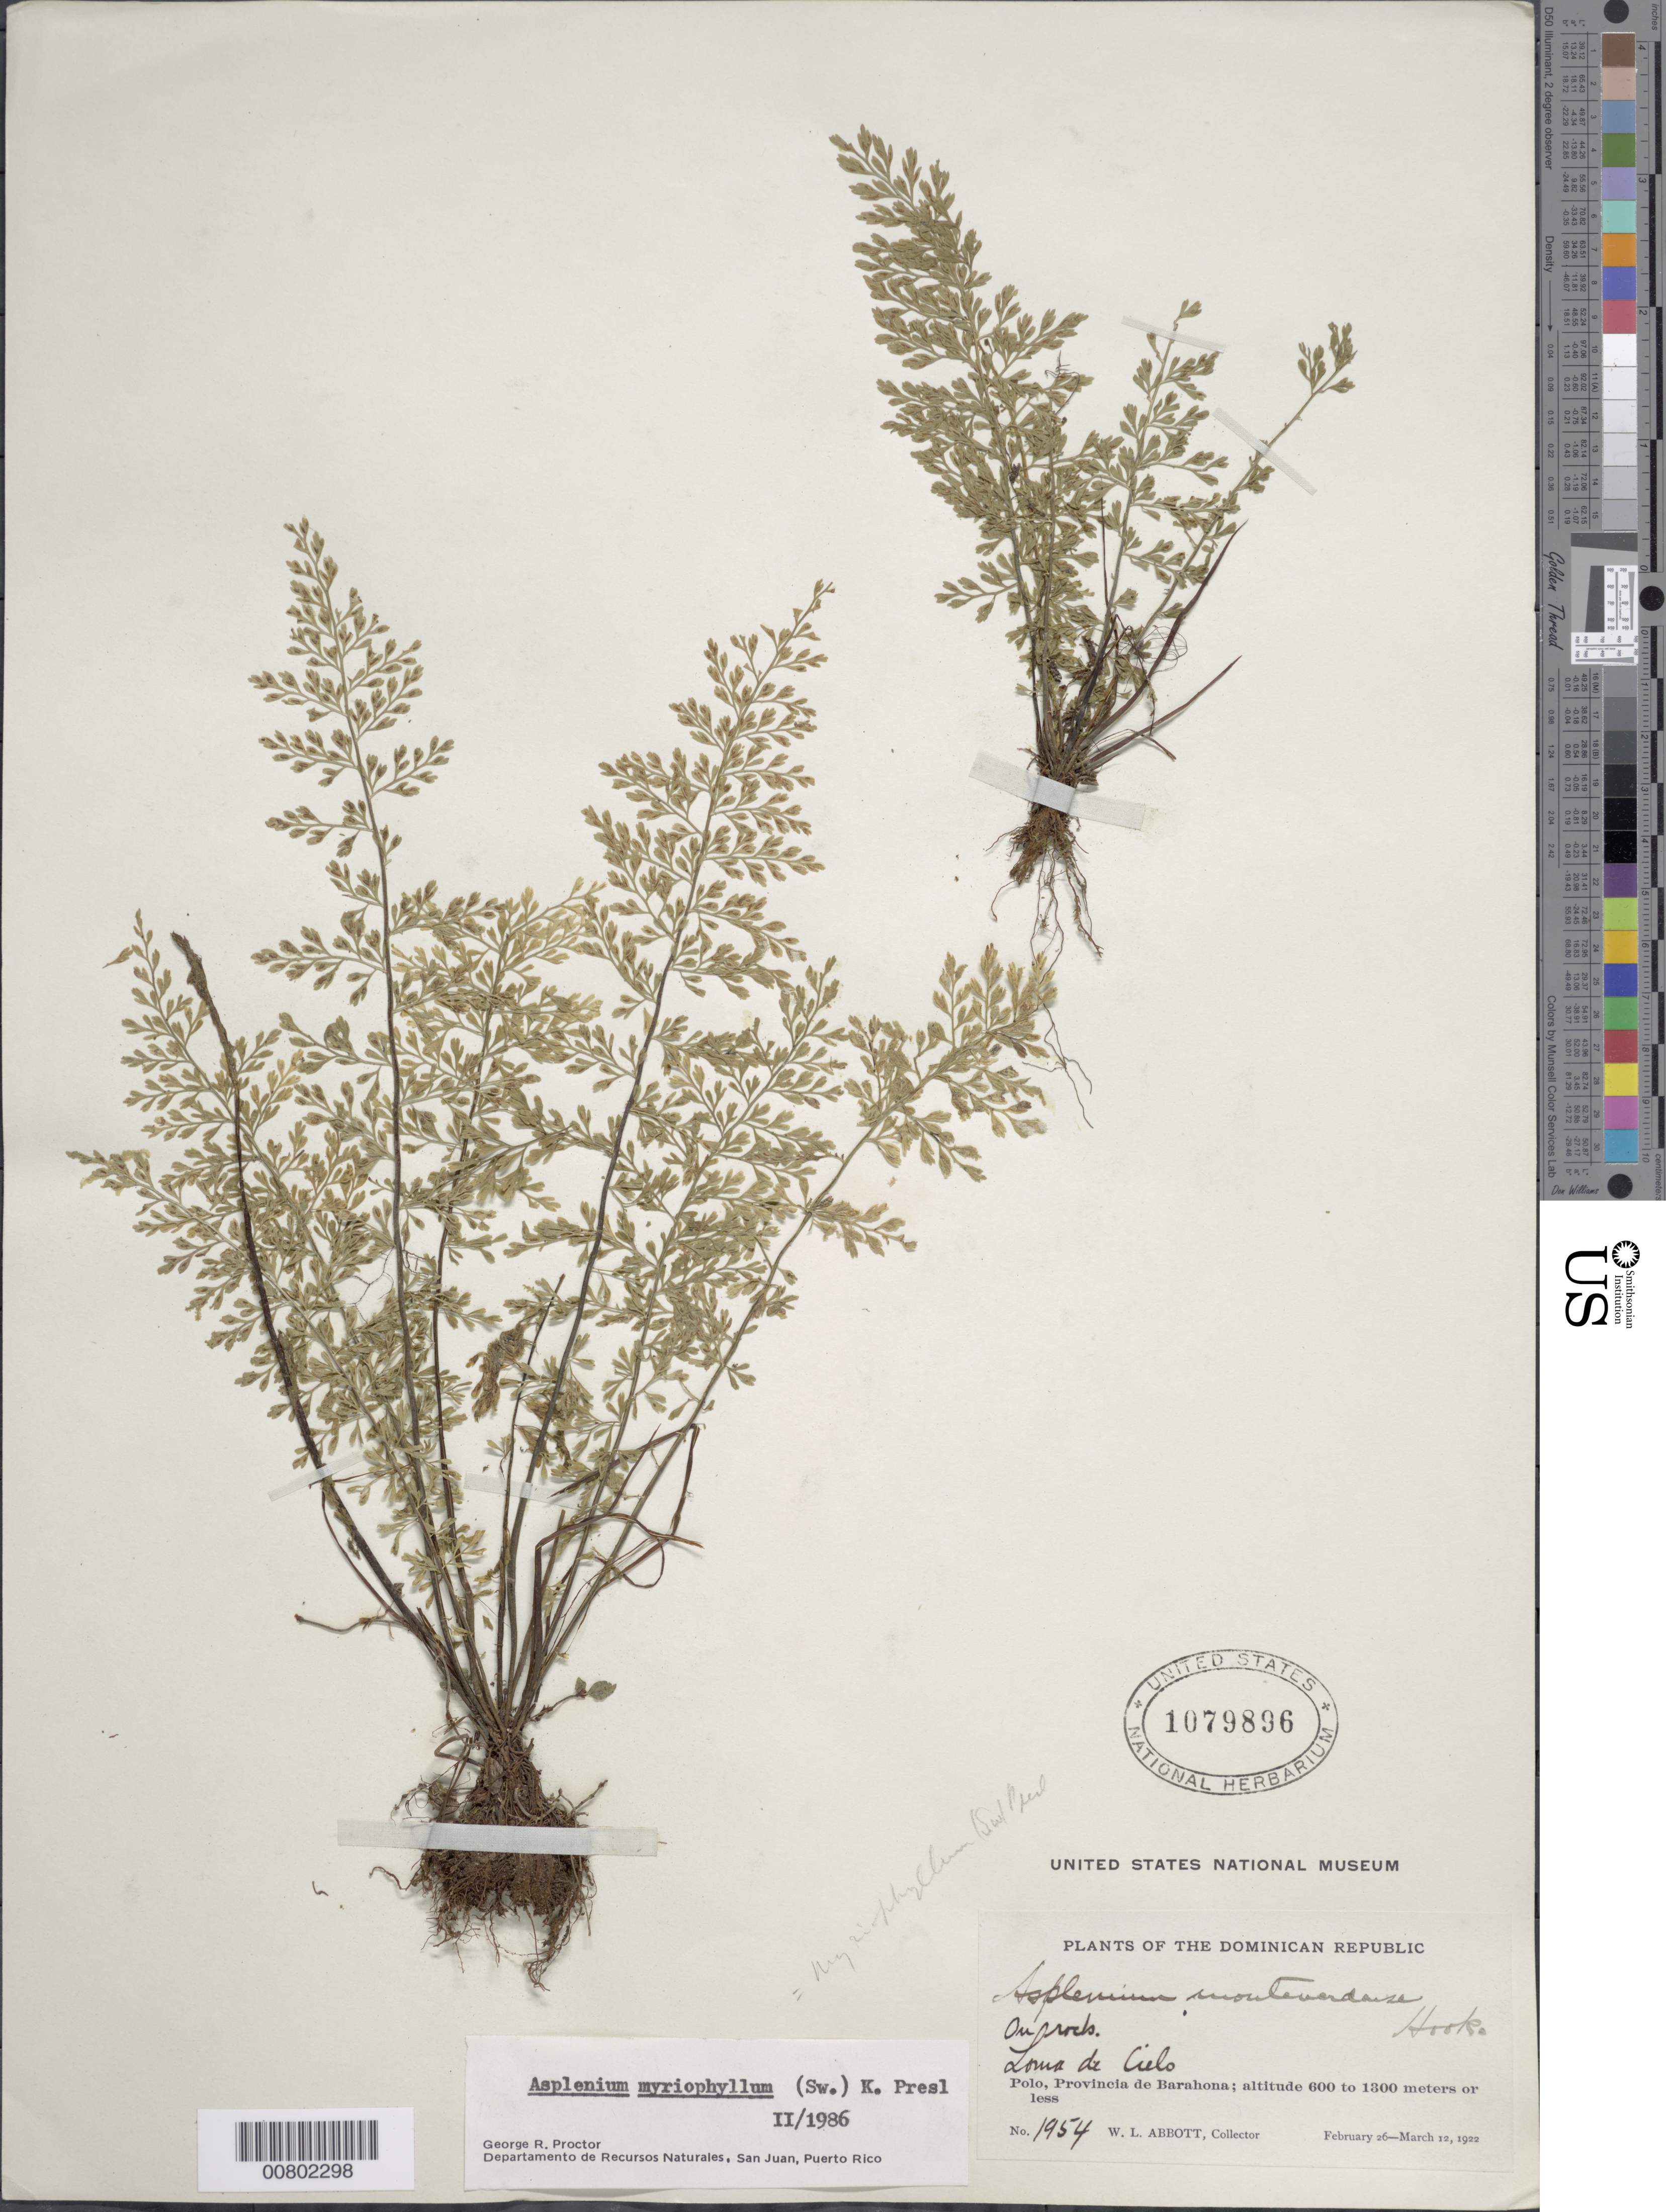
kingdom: Plantae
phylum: Tracheophyta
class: Polypodiopsida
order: Polypodiales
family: Aspleniaceae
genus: Asplenium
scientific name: Asplenium myriophyllum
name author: (Sw.) C. Presl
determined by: Proctor, G. R.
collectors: W. L. Abbott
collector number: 1954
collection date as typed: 26 Feb 1922 to 12 Mar 1922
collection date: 1922-02-26/1922-03-12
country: Dominican Republic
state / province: Barahona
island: Hispaniola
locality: Polo, Loma de Ceilo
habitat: On rock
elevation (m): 600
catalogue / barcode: US 1079896